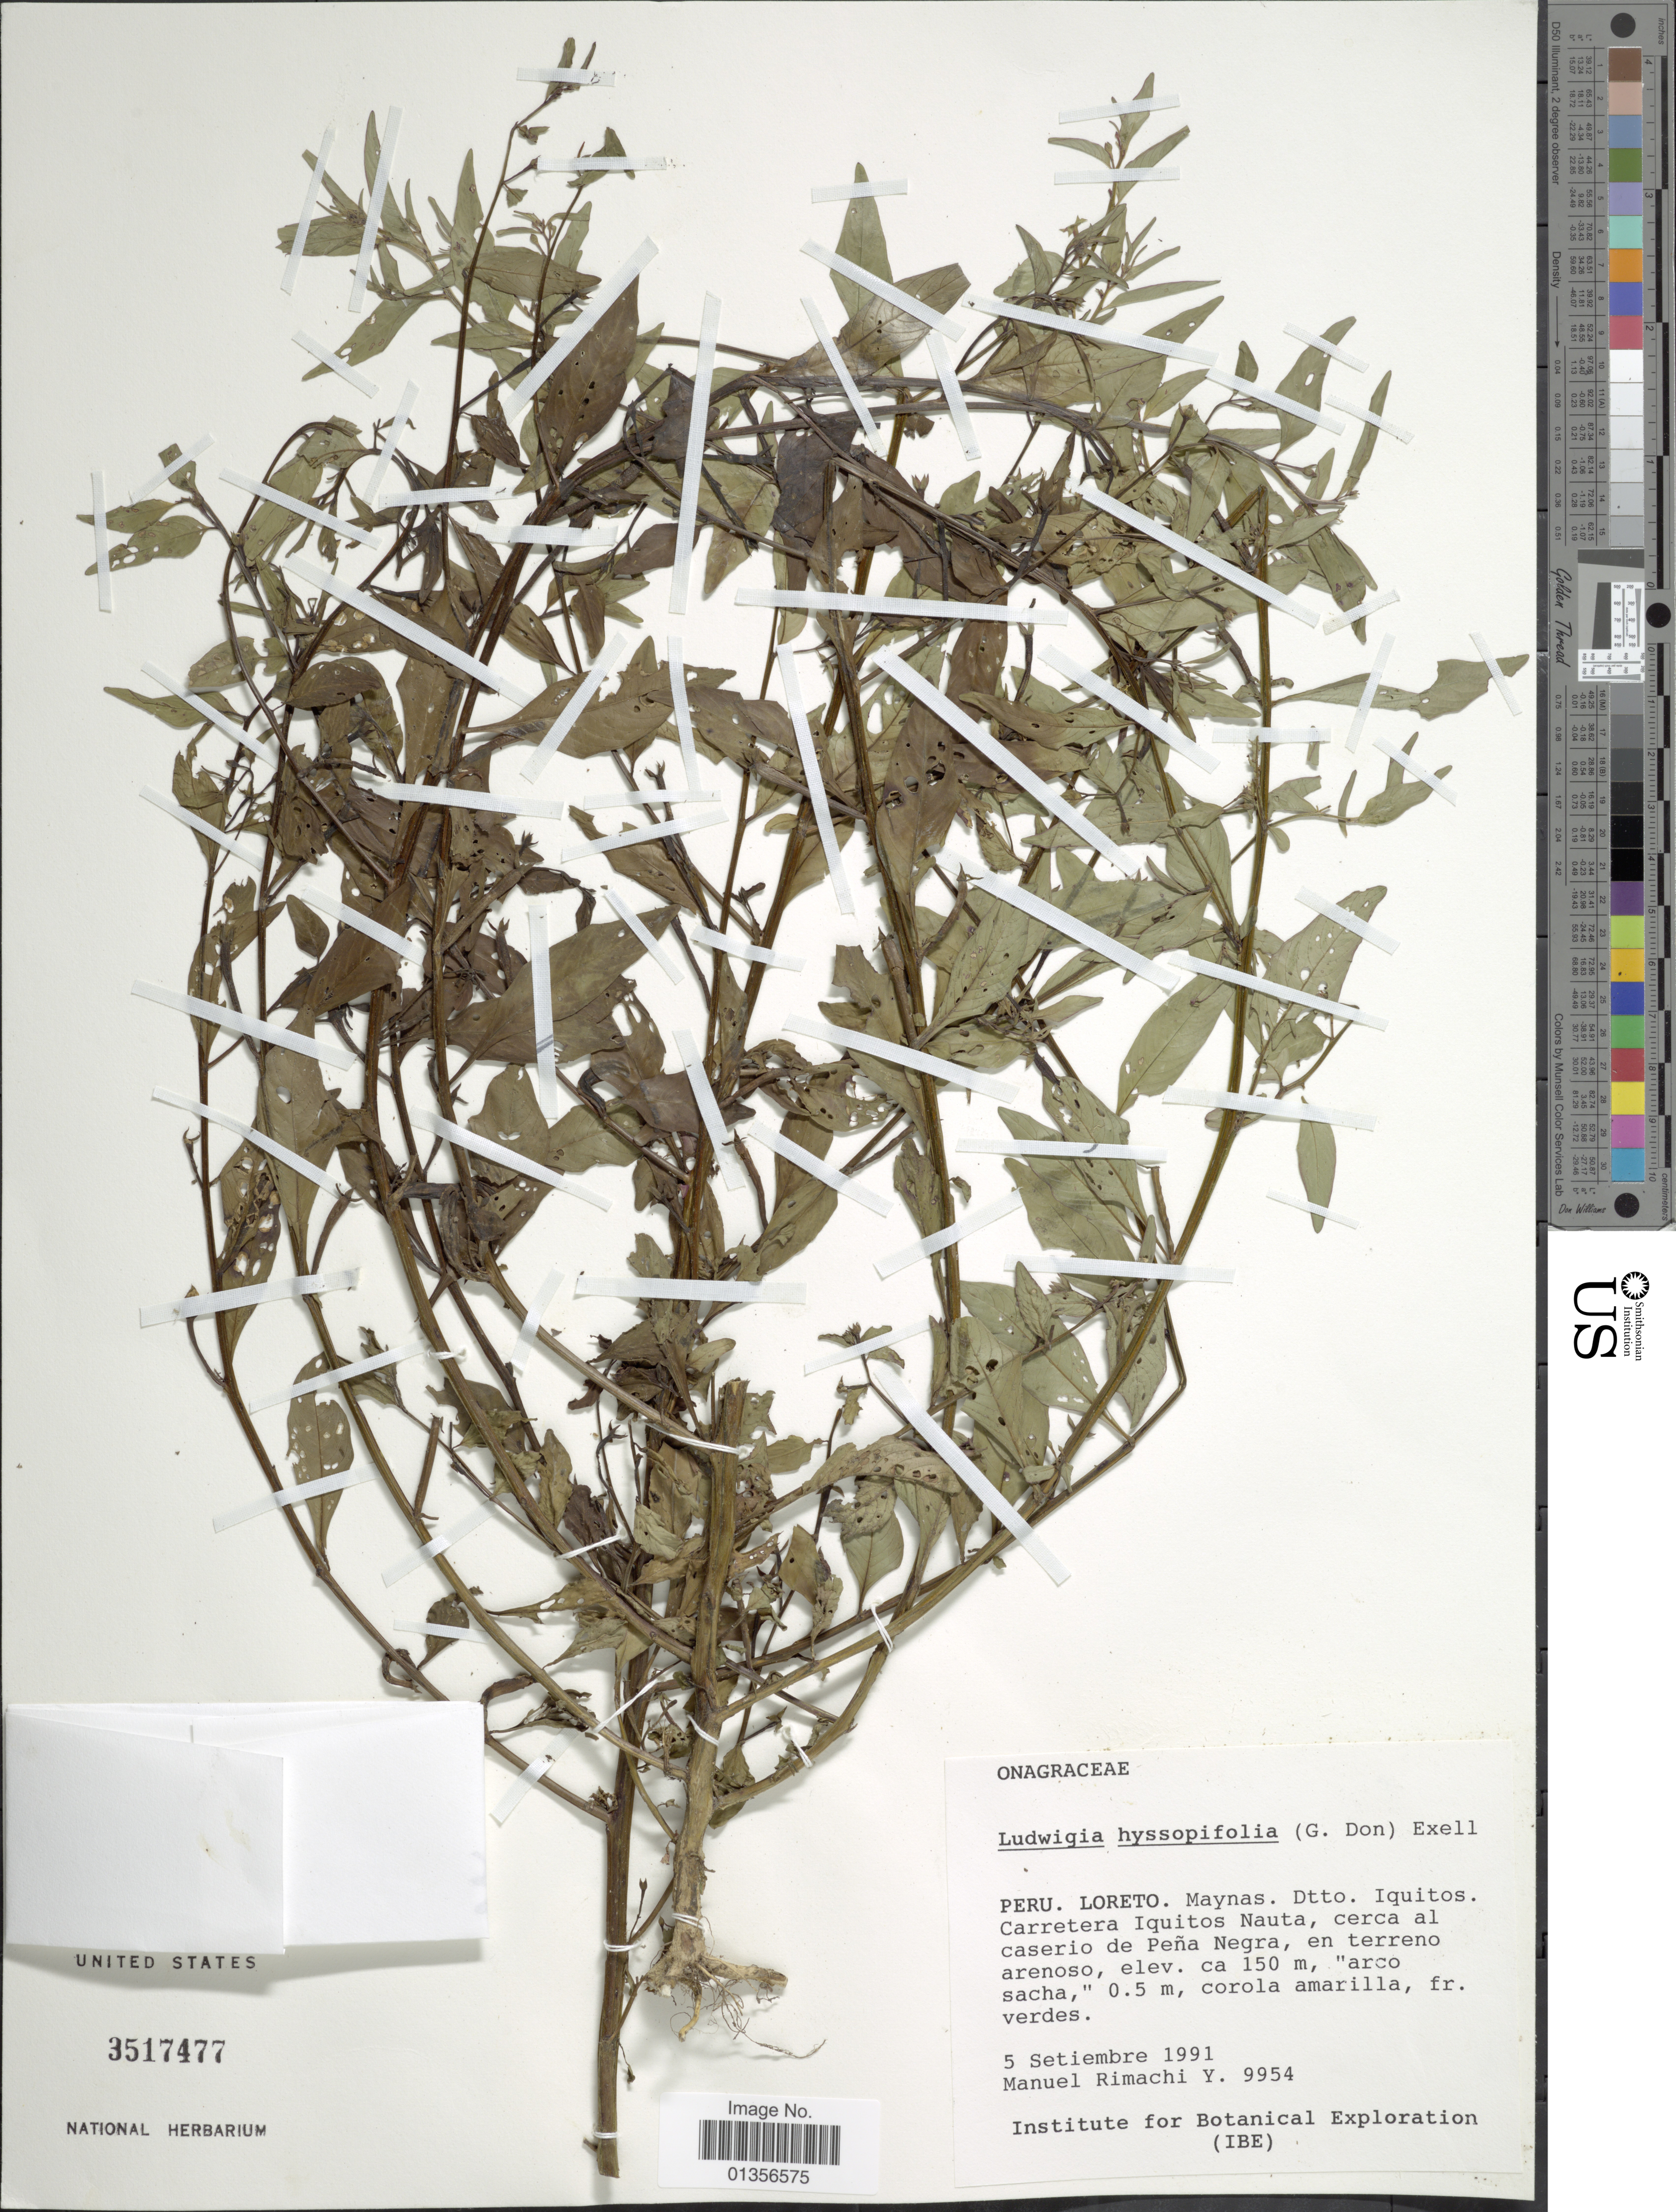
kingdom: Plantae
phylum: Tracheophyta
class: Magnoliopsida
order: Myrtales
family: Onagraceae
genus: Ludwigia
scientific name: Ludwigia hyssopifolia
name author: (G. Don) Exell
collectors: M. Rimachi Y.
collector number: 9954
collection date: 1991-09-05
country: Peru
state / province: Loreto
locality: Maynas. Dtto. Iquitos. Carretera Iqutos Nauta, cerca al caserio de Peña Negra, en terreno arenoso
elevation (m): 150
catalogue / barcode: US 3517477